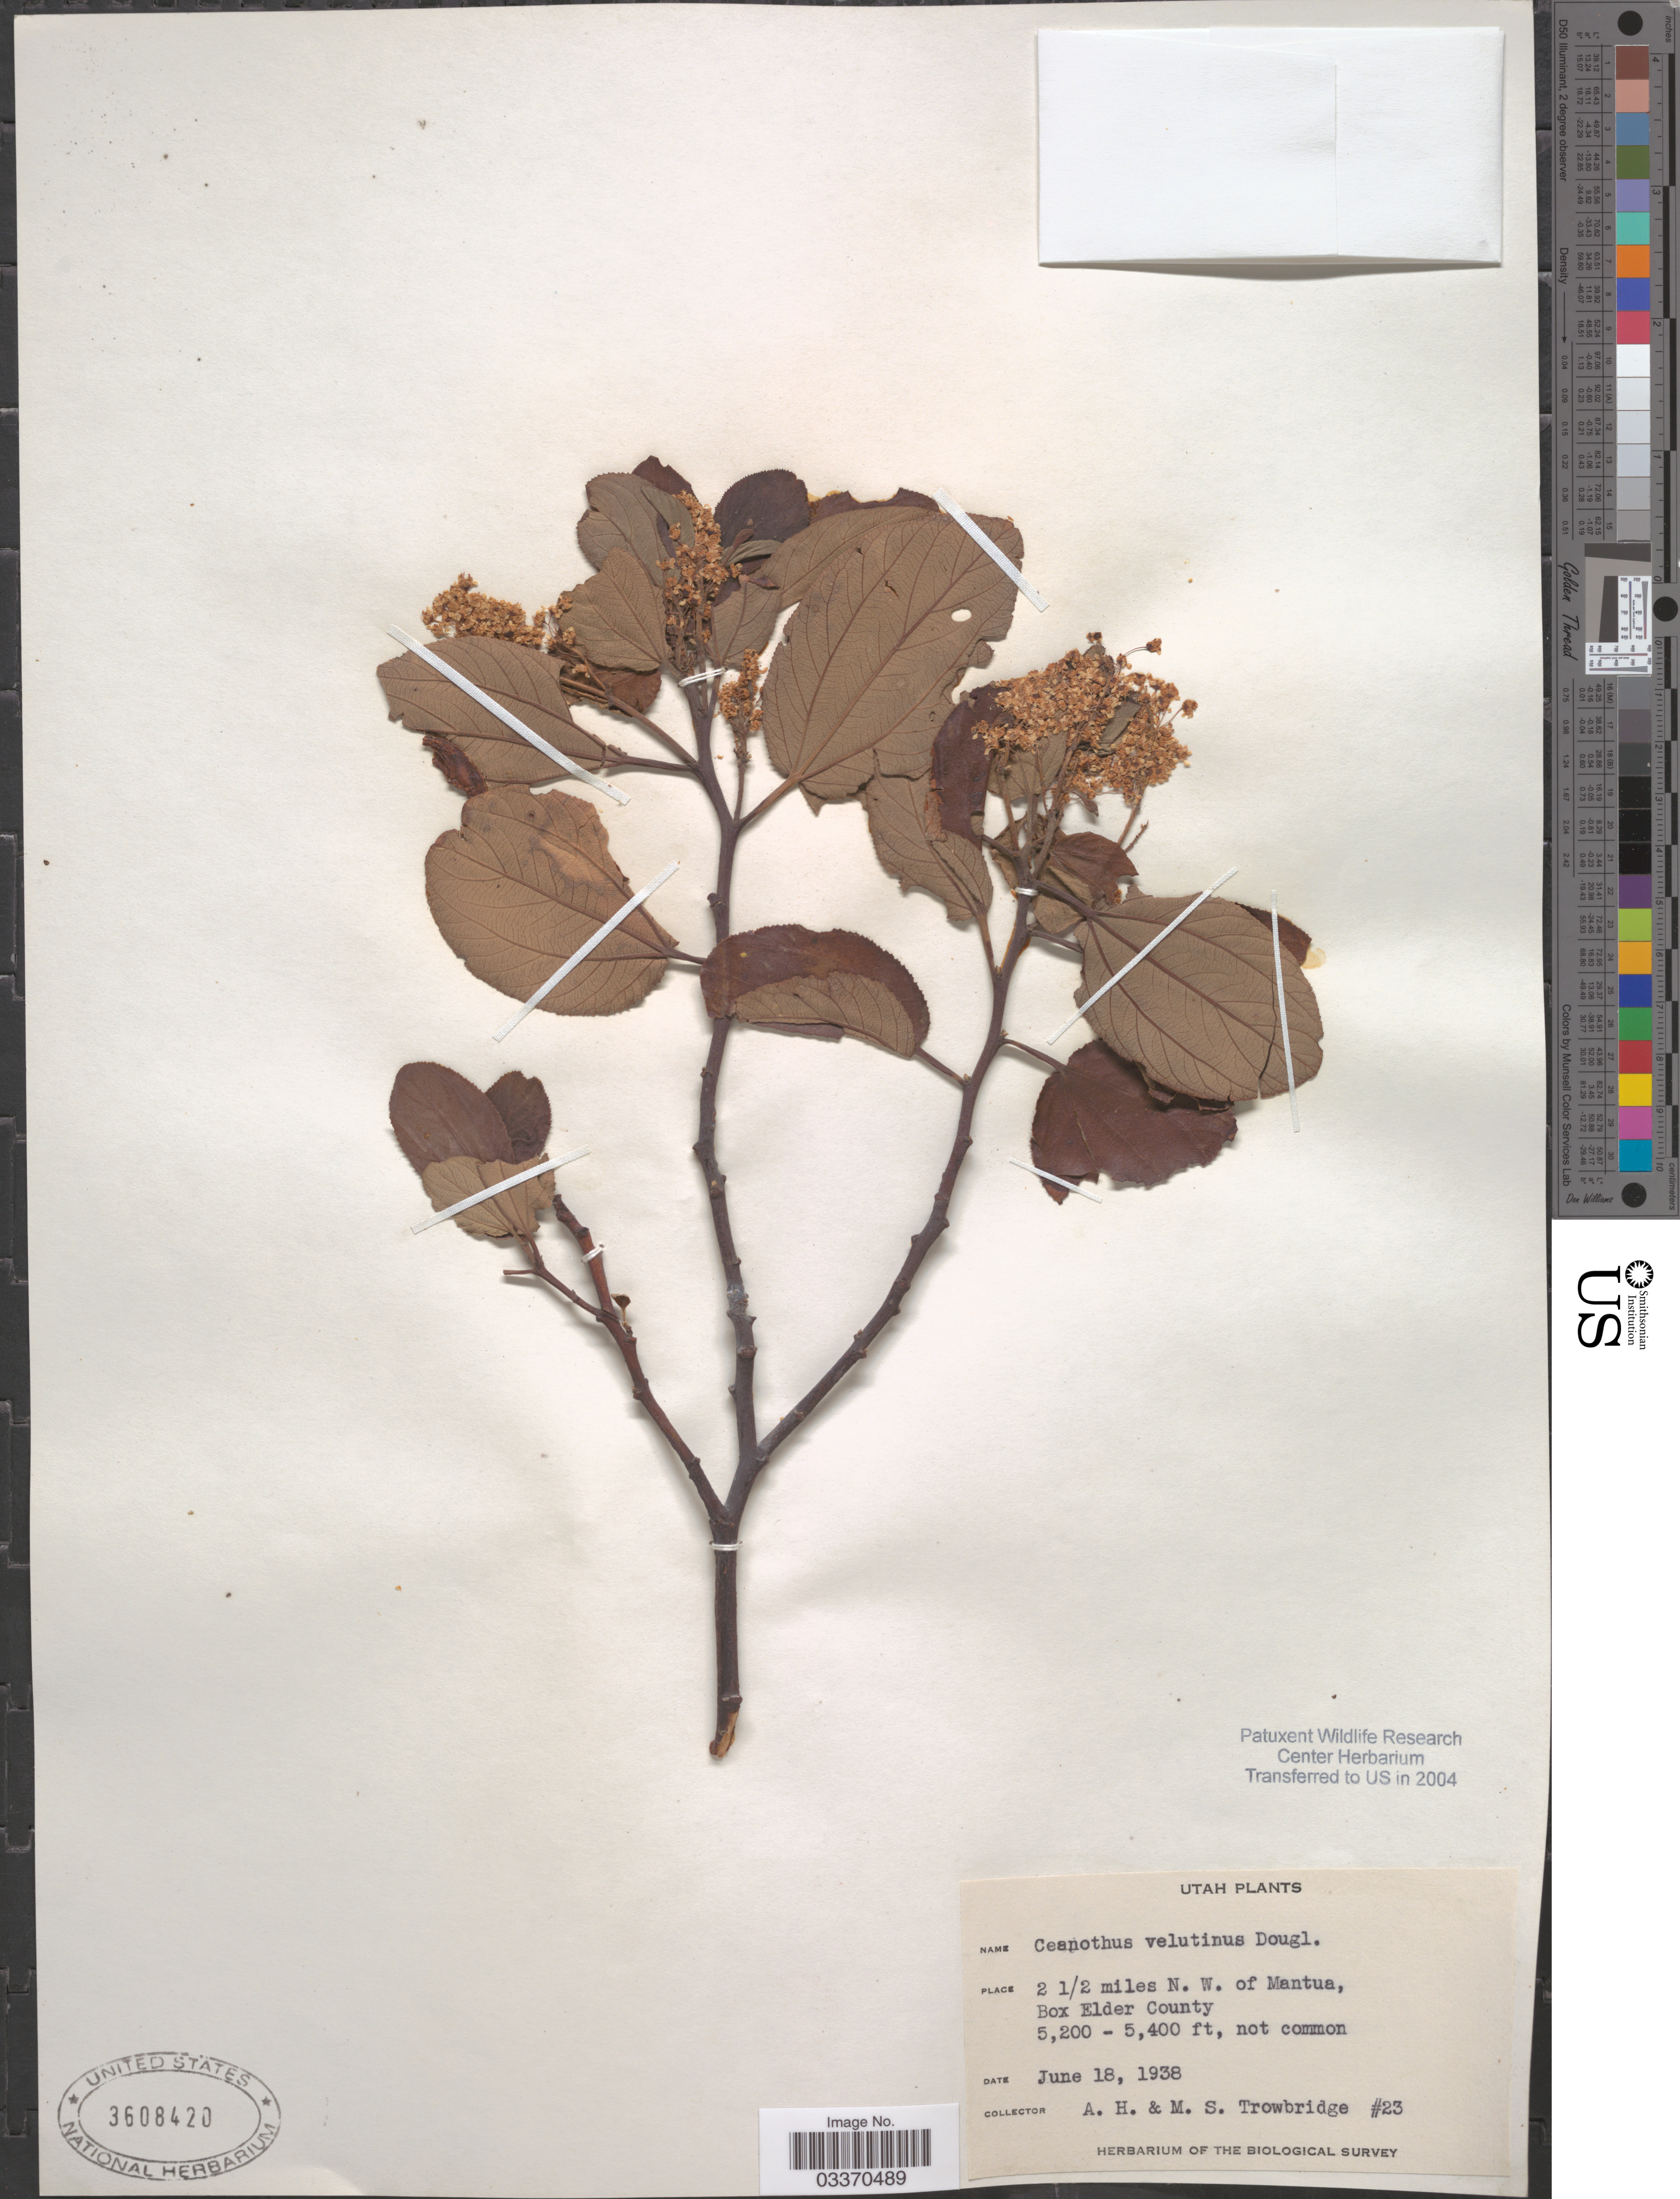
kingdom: Plantae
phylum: Tracheophyta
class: Magnoliopsida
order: Rosales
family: Rhamnaceae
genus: Ceanothus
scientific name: Ceanothus velutinus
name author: Douglas ex Hook.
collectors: A. H. Trowbridge & M. Trowbridge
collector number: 23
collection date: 1938-06-18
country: United States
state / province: Utah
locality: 2 1/2 miles N. W. of Mantau, Box Elder County.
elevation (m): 1585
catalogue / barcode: US 3608420